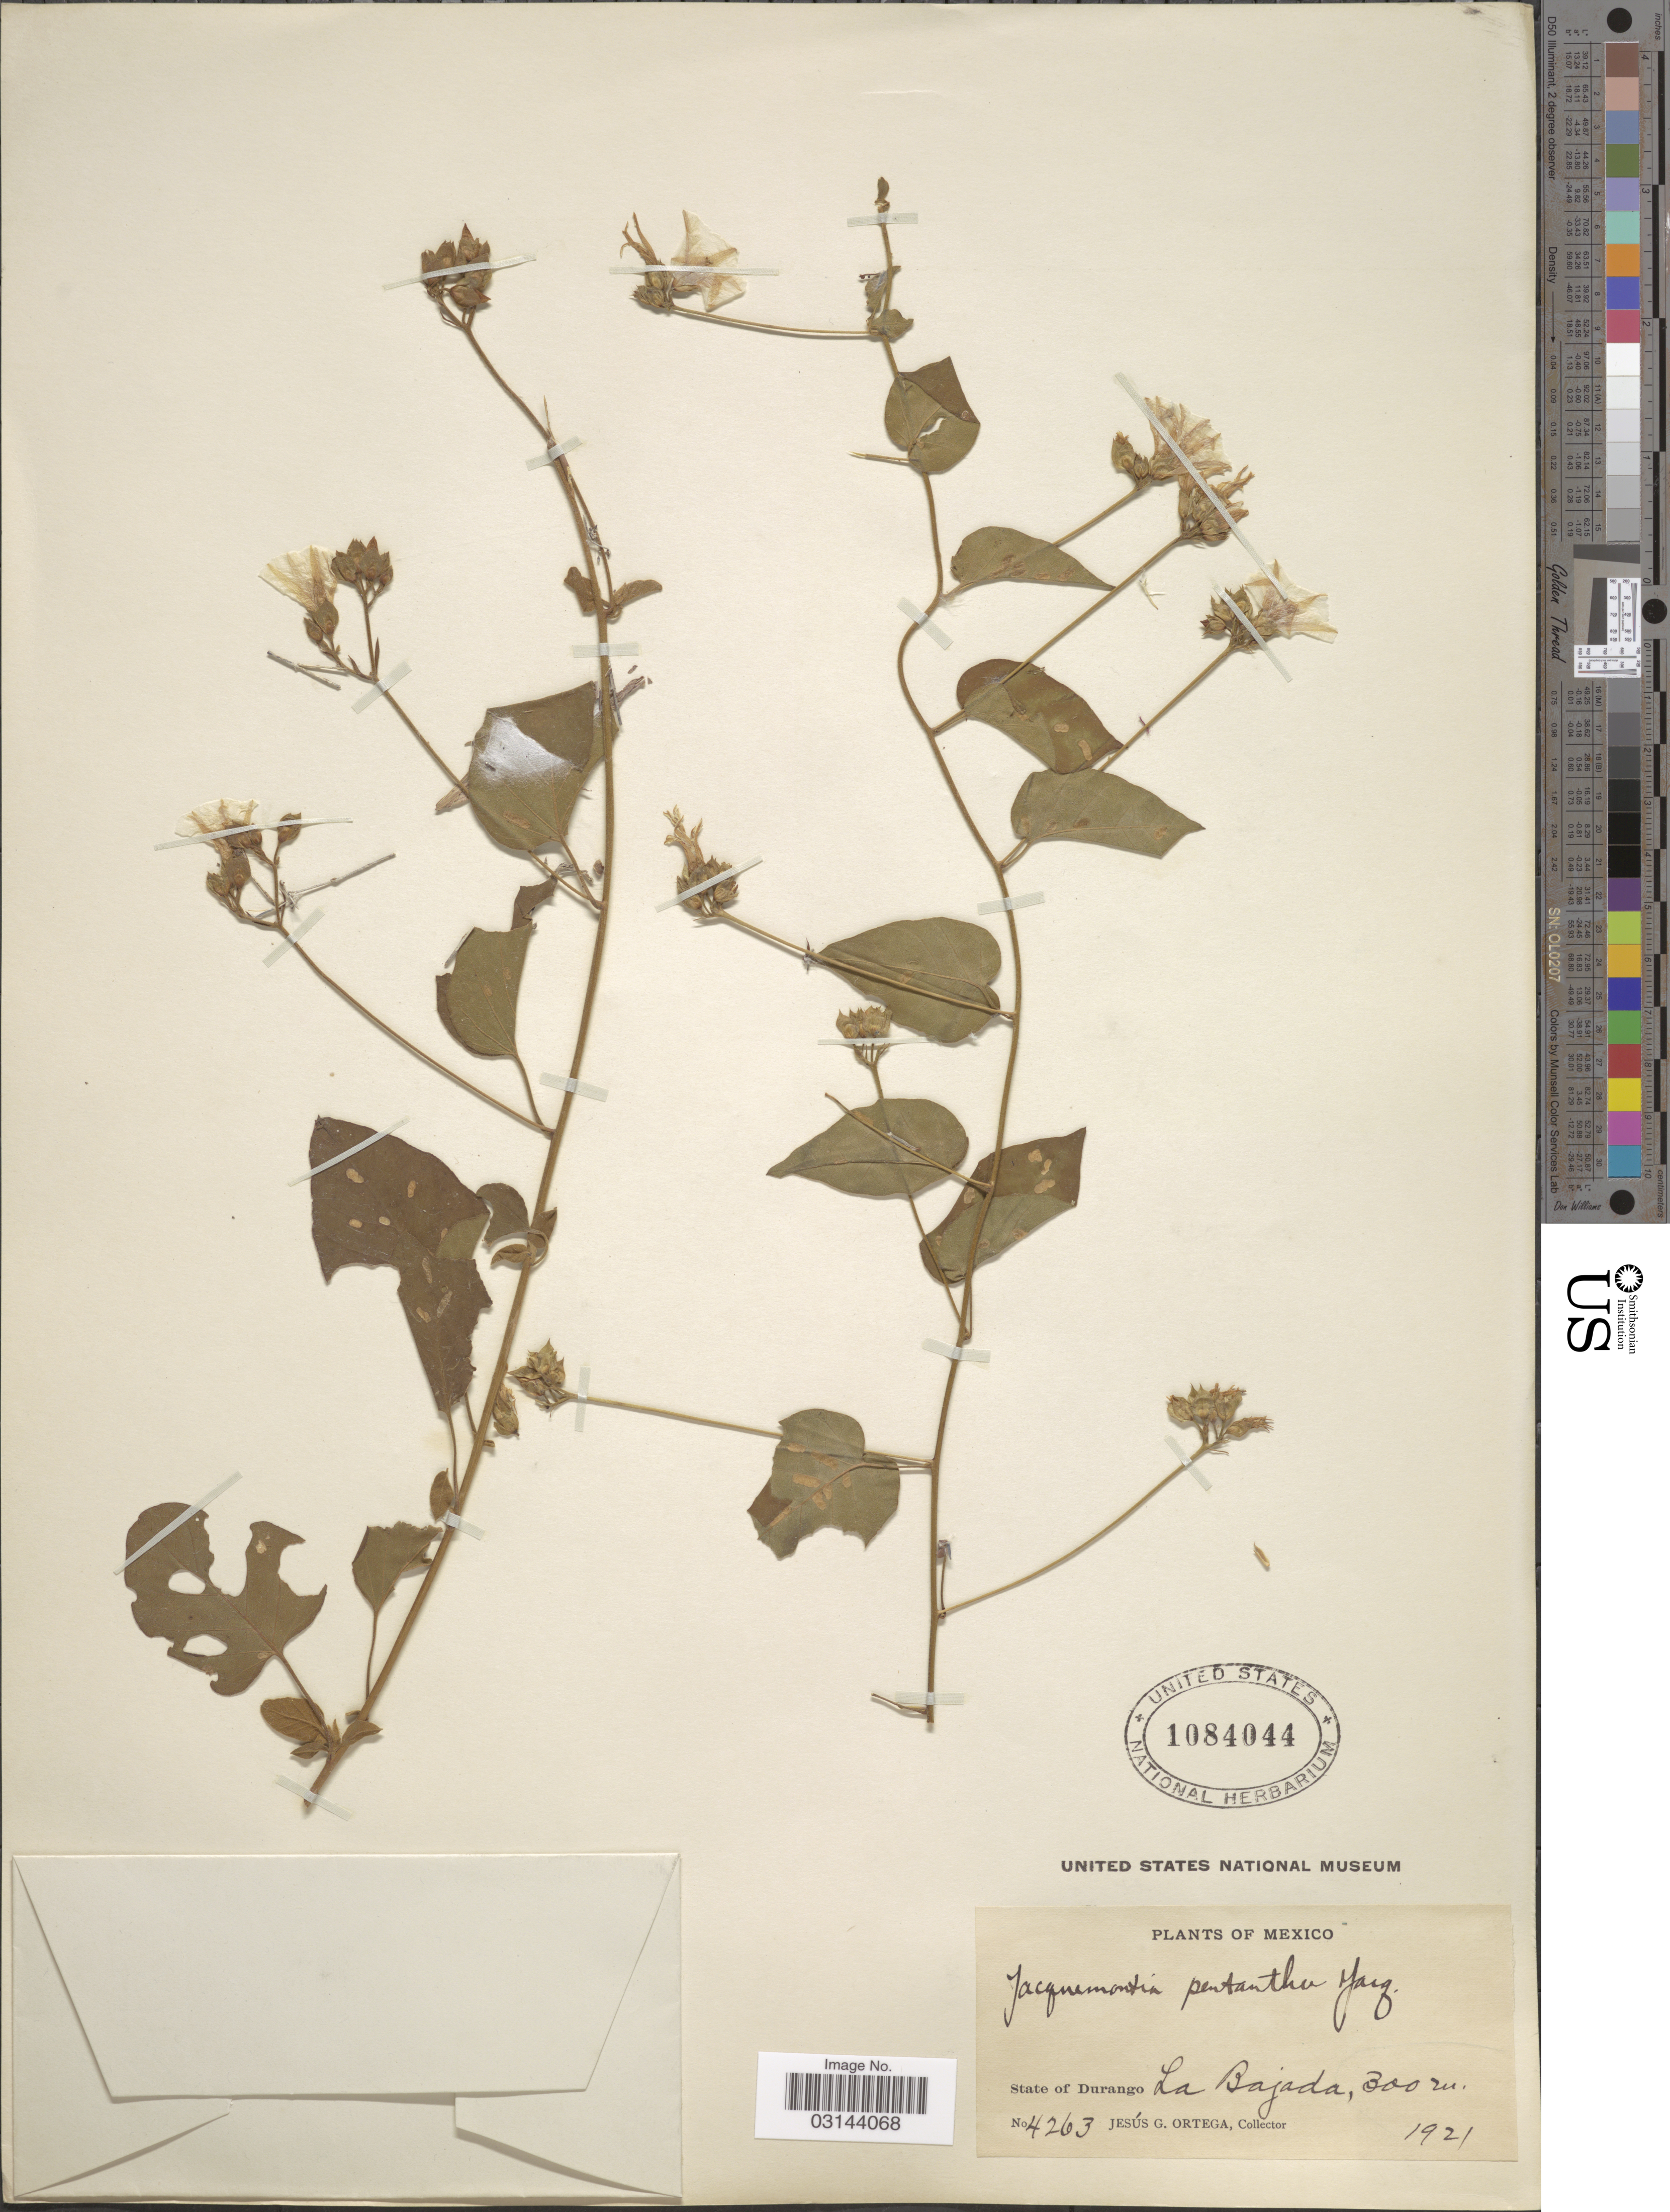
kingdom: Plantae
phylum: Tracheophyta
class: Magnoliopsida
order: Solanales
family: Convolvulaceae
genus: Jacquemontia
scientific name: Jacquemontia pentanthos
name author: (Jacq.) G. Don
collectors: J. Ortega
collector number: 4263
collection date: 1921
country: Mexico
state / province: Durango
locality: State of Durango, La Bajada.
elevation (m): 300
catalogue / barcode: US 1084044